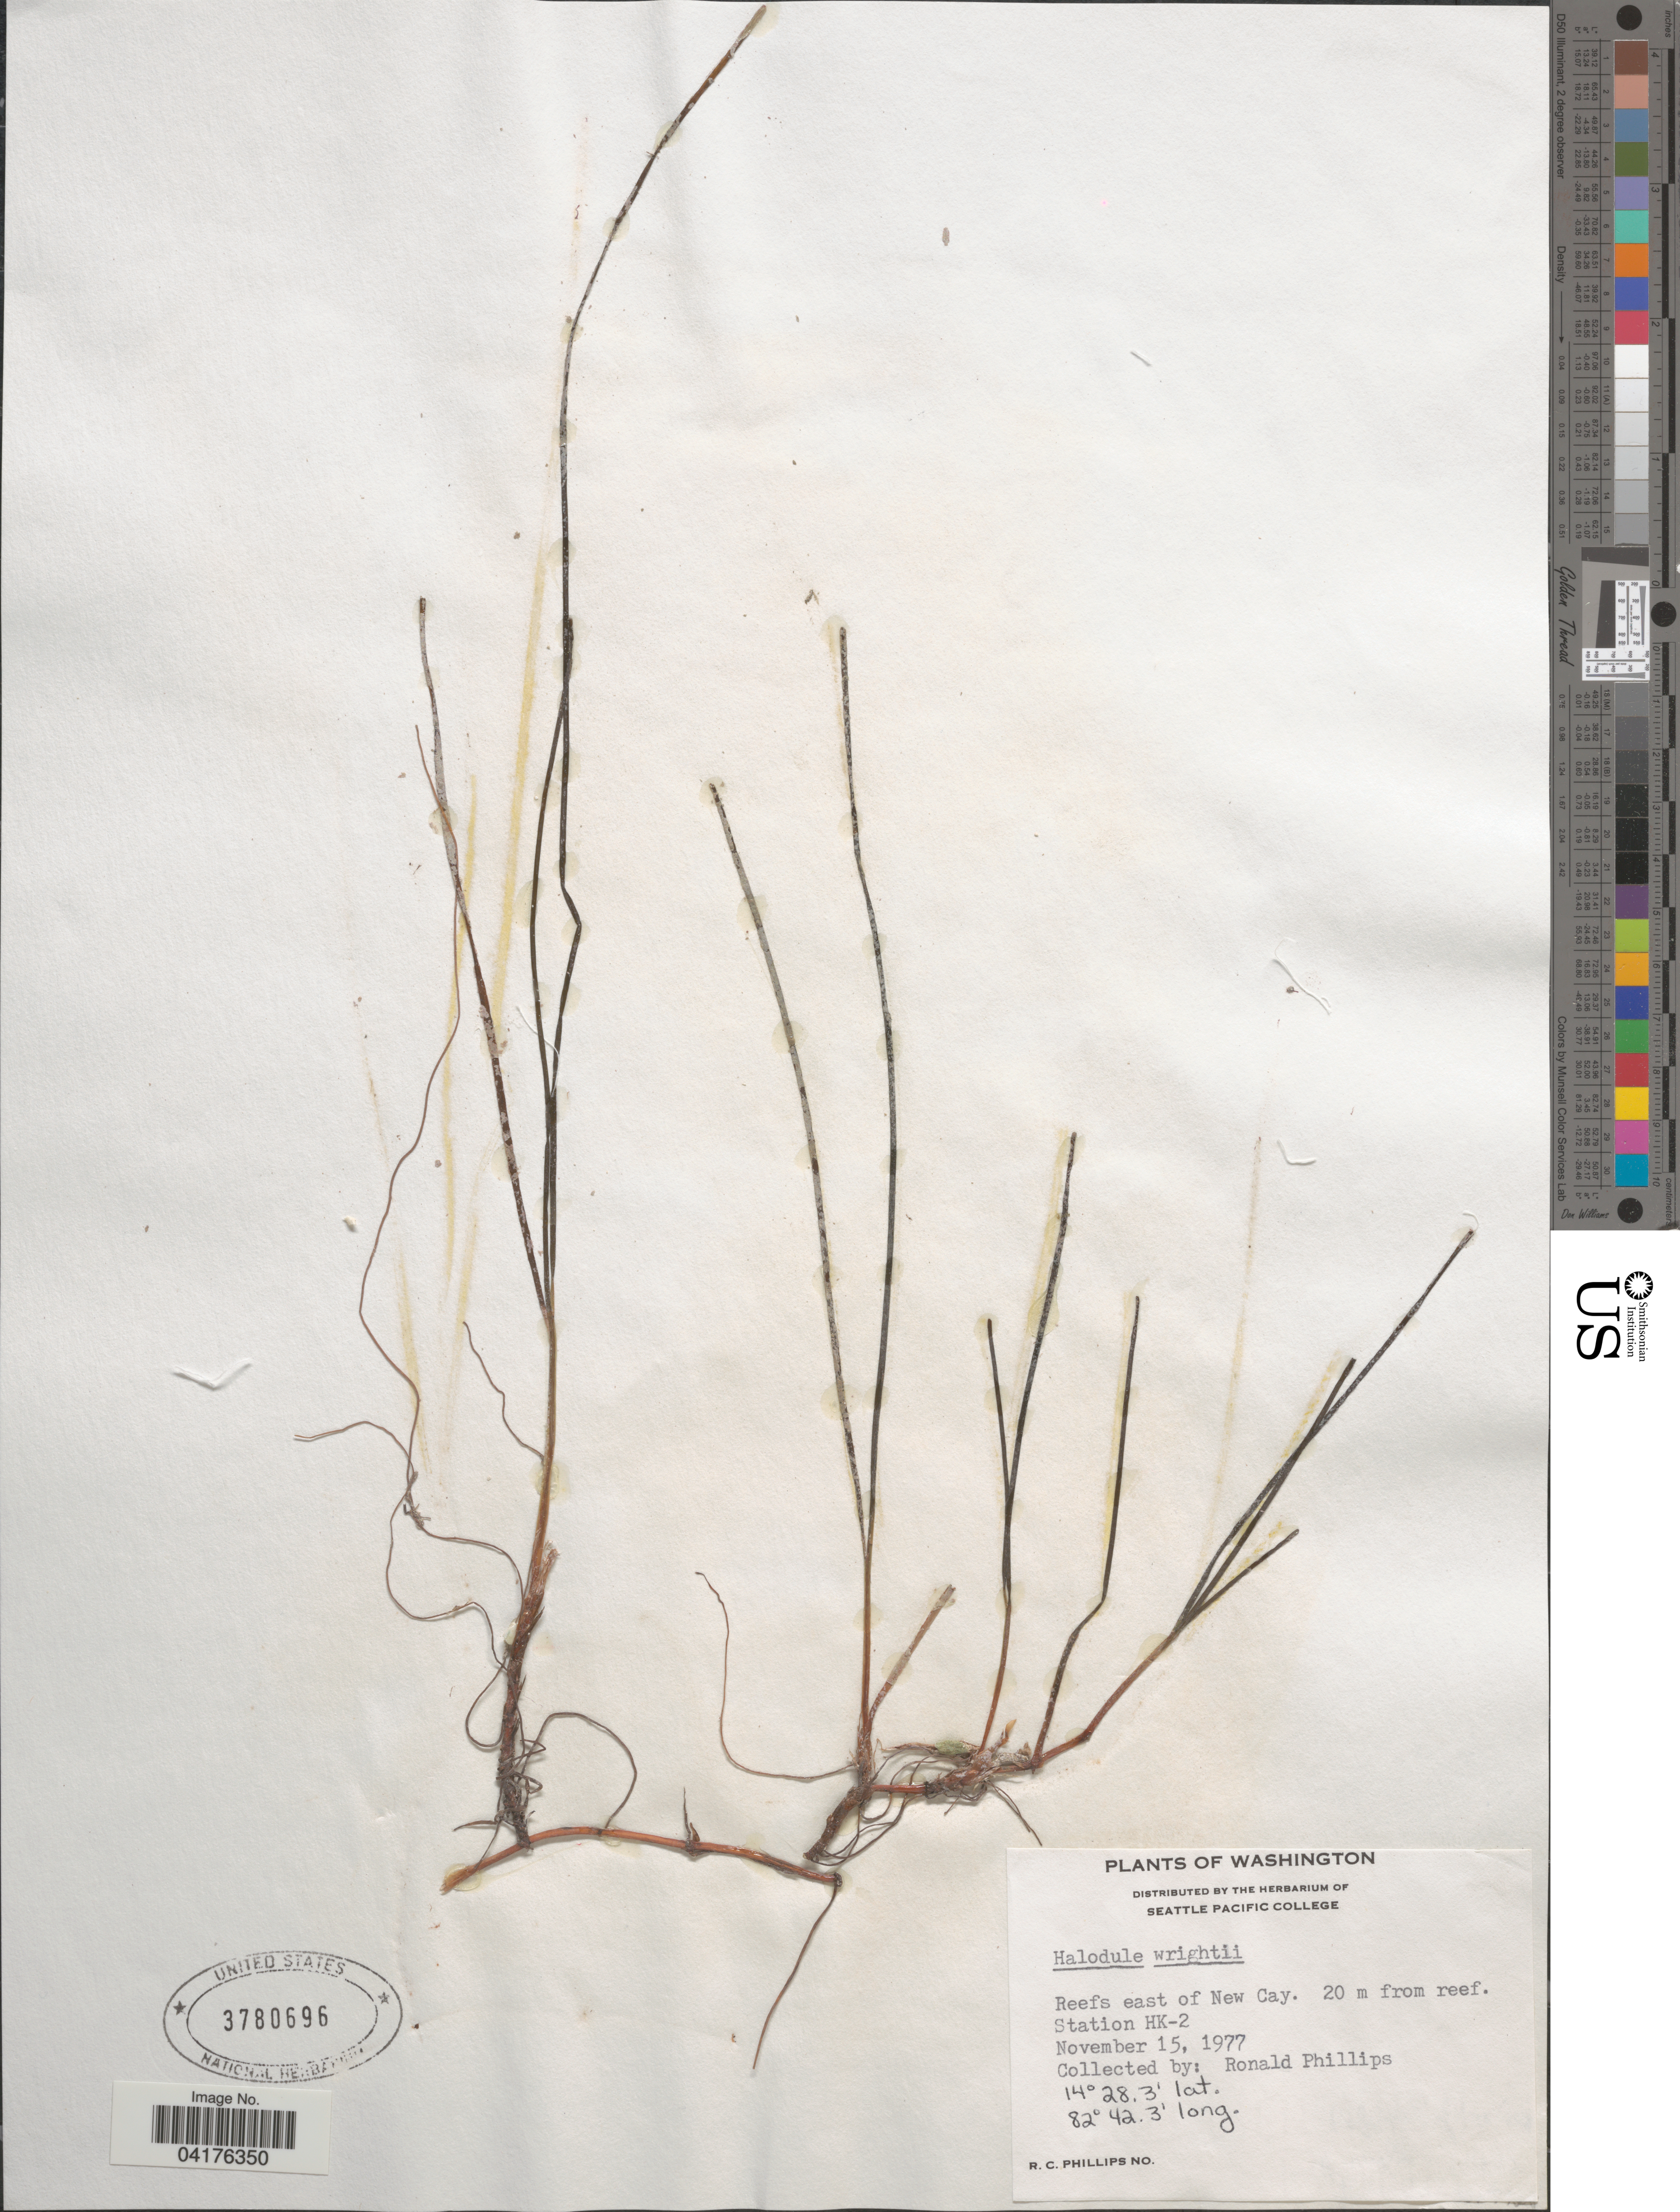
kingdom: Plantae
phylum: Tracheophyta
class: Liliopsida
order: Alismatales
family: Cymodoceaceae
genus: Halodule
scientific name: Halodule wrightii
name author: Asch.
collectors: R. C. Phillips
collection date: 1977-11-15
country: United States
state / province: Washington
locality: Reefs east of New Cay. 20 m from reef. Station HK-2.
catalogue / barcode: US 3780696